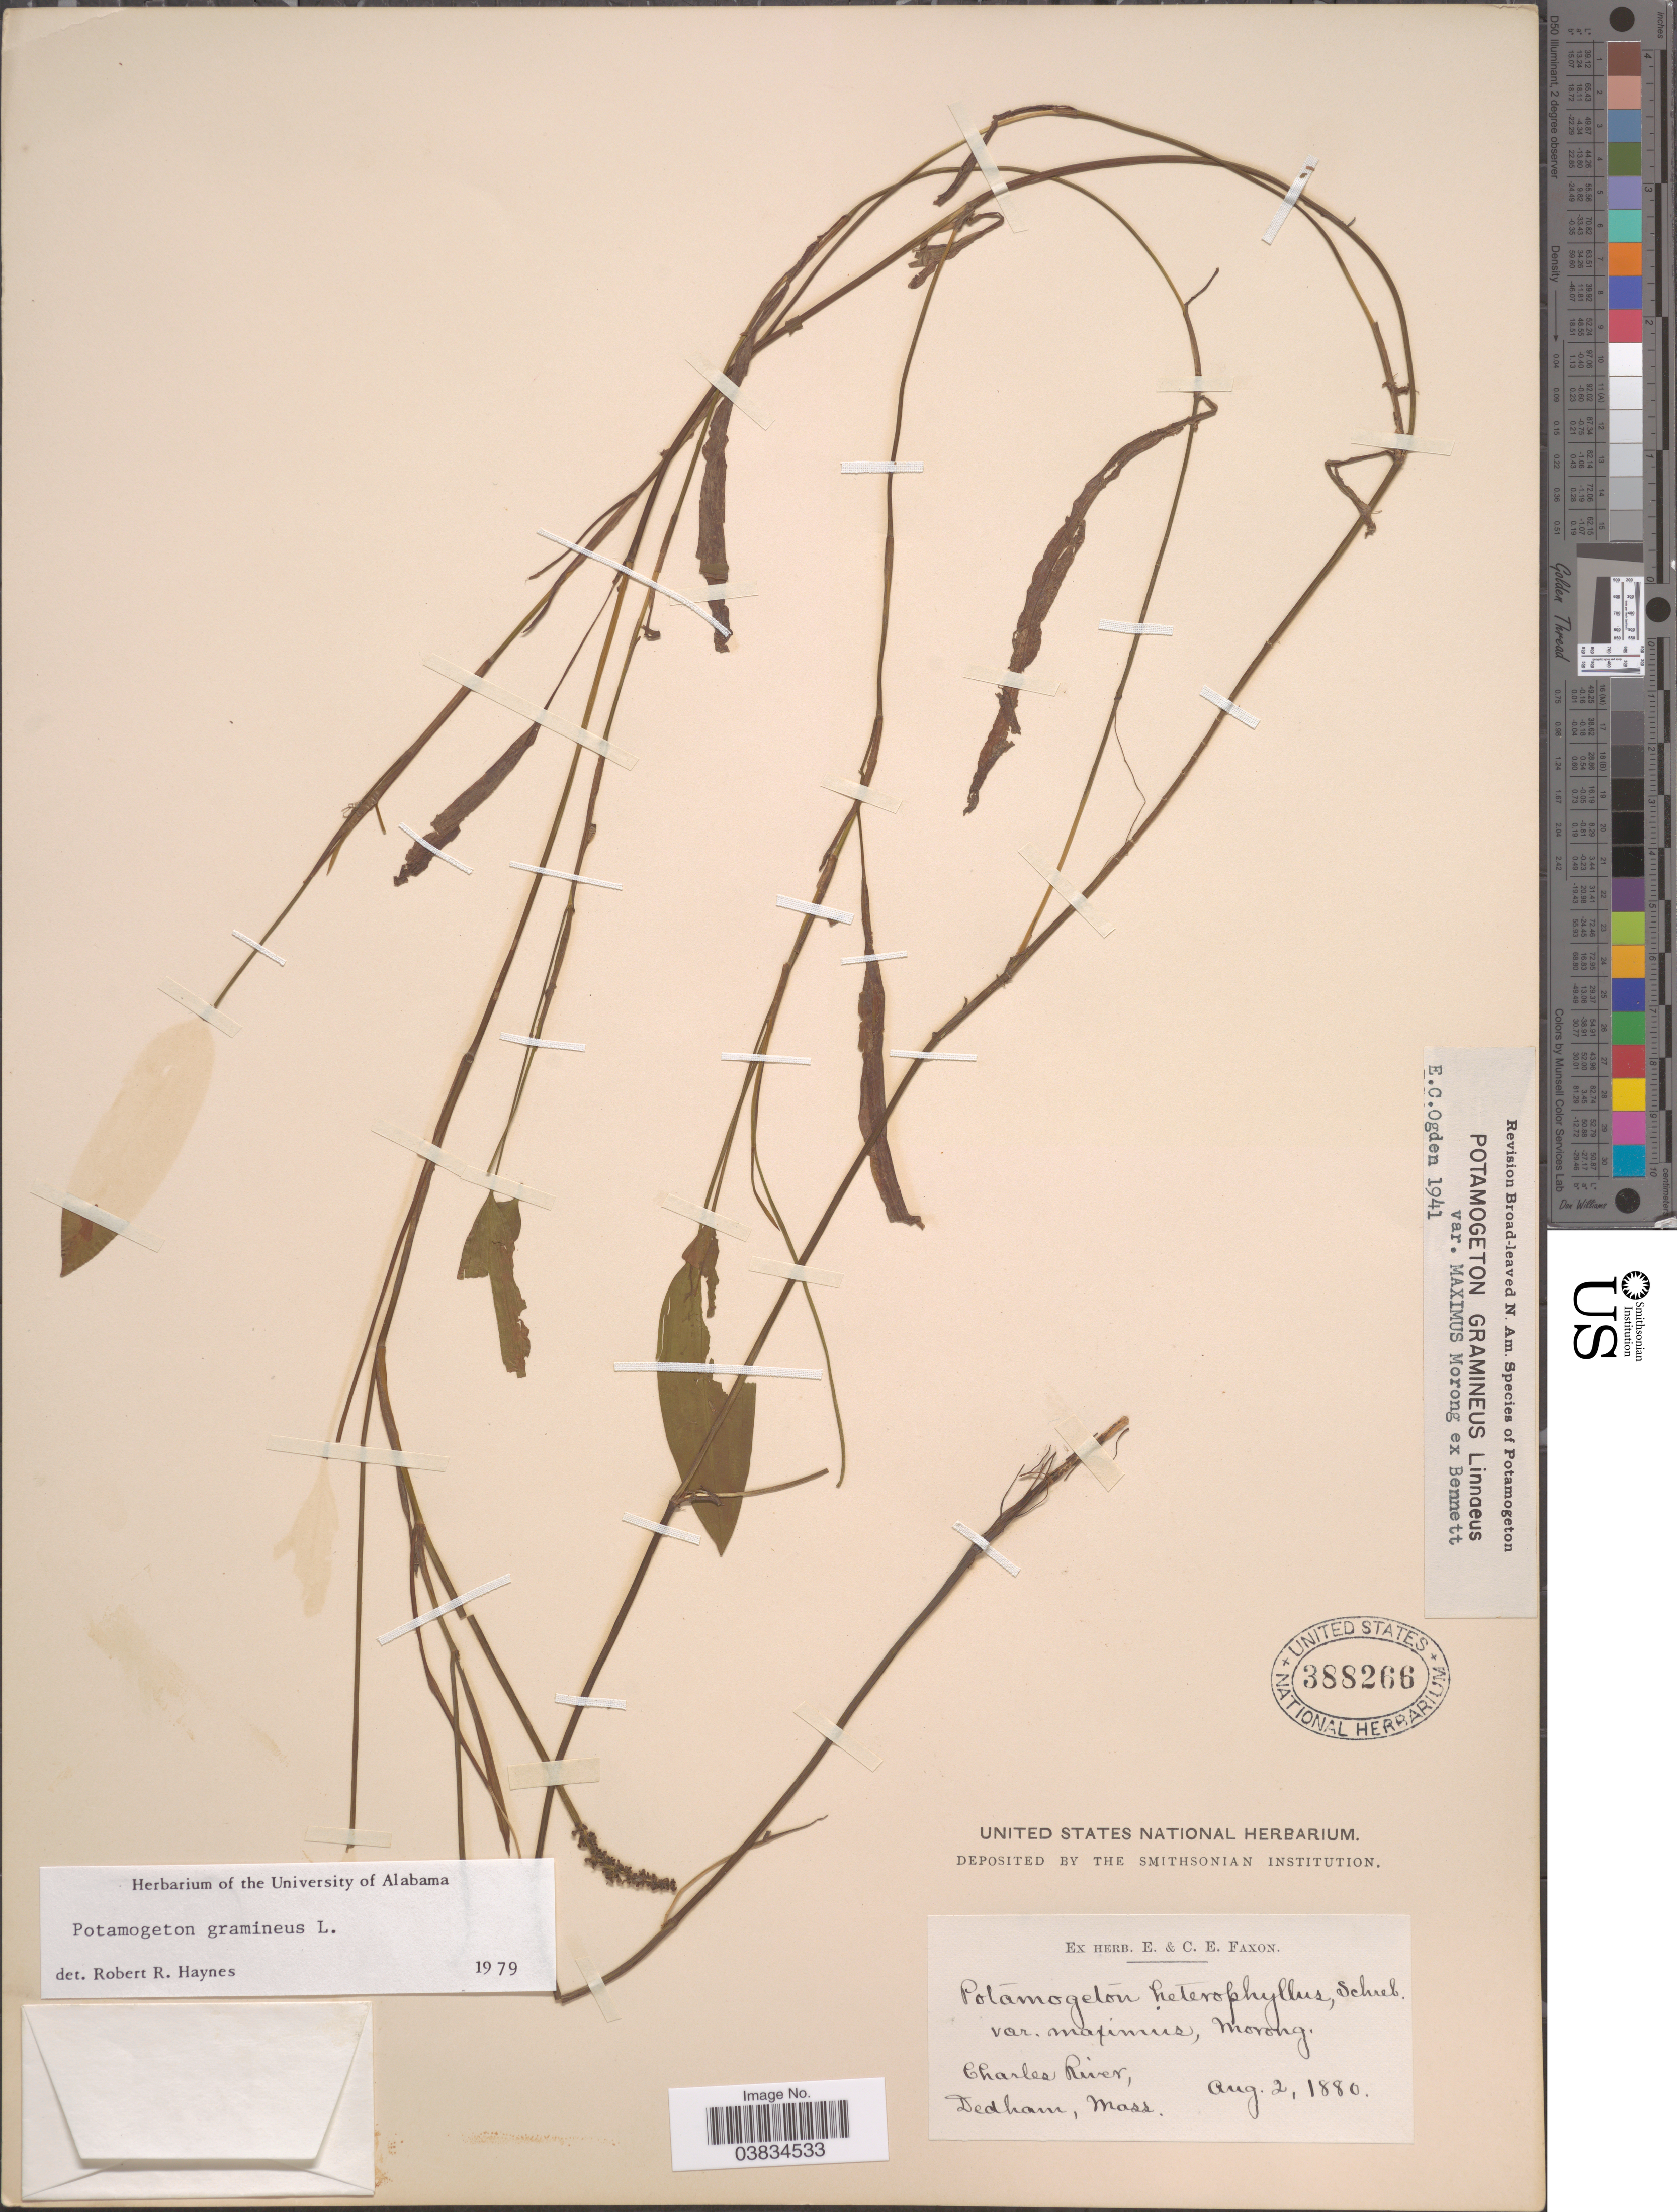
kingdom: Plantae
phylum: Tracheophyta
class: Liliopsida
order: Alismatales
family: Potamogetonaceae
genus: Potamogeton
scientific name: Potamogeton gramineus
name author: L.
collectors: E. Faxon & C. Faxon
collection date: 1880-08-02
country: United States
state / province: Massachusetts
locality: Charles River, Dedham.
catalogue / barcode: US 388266